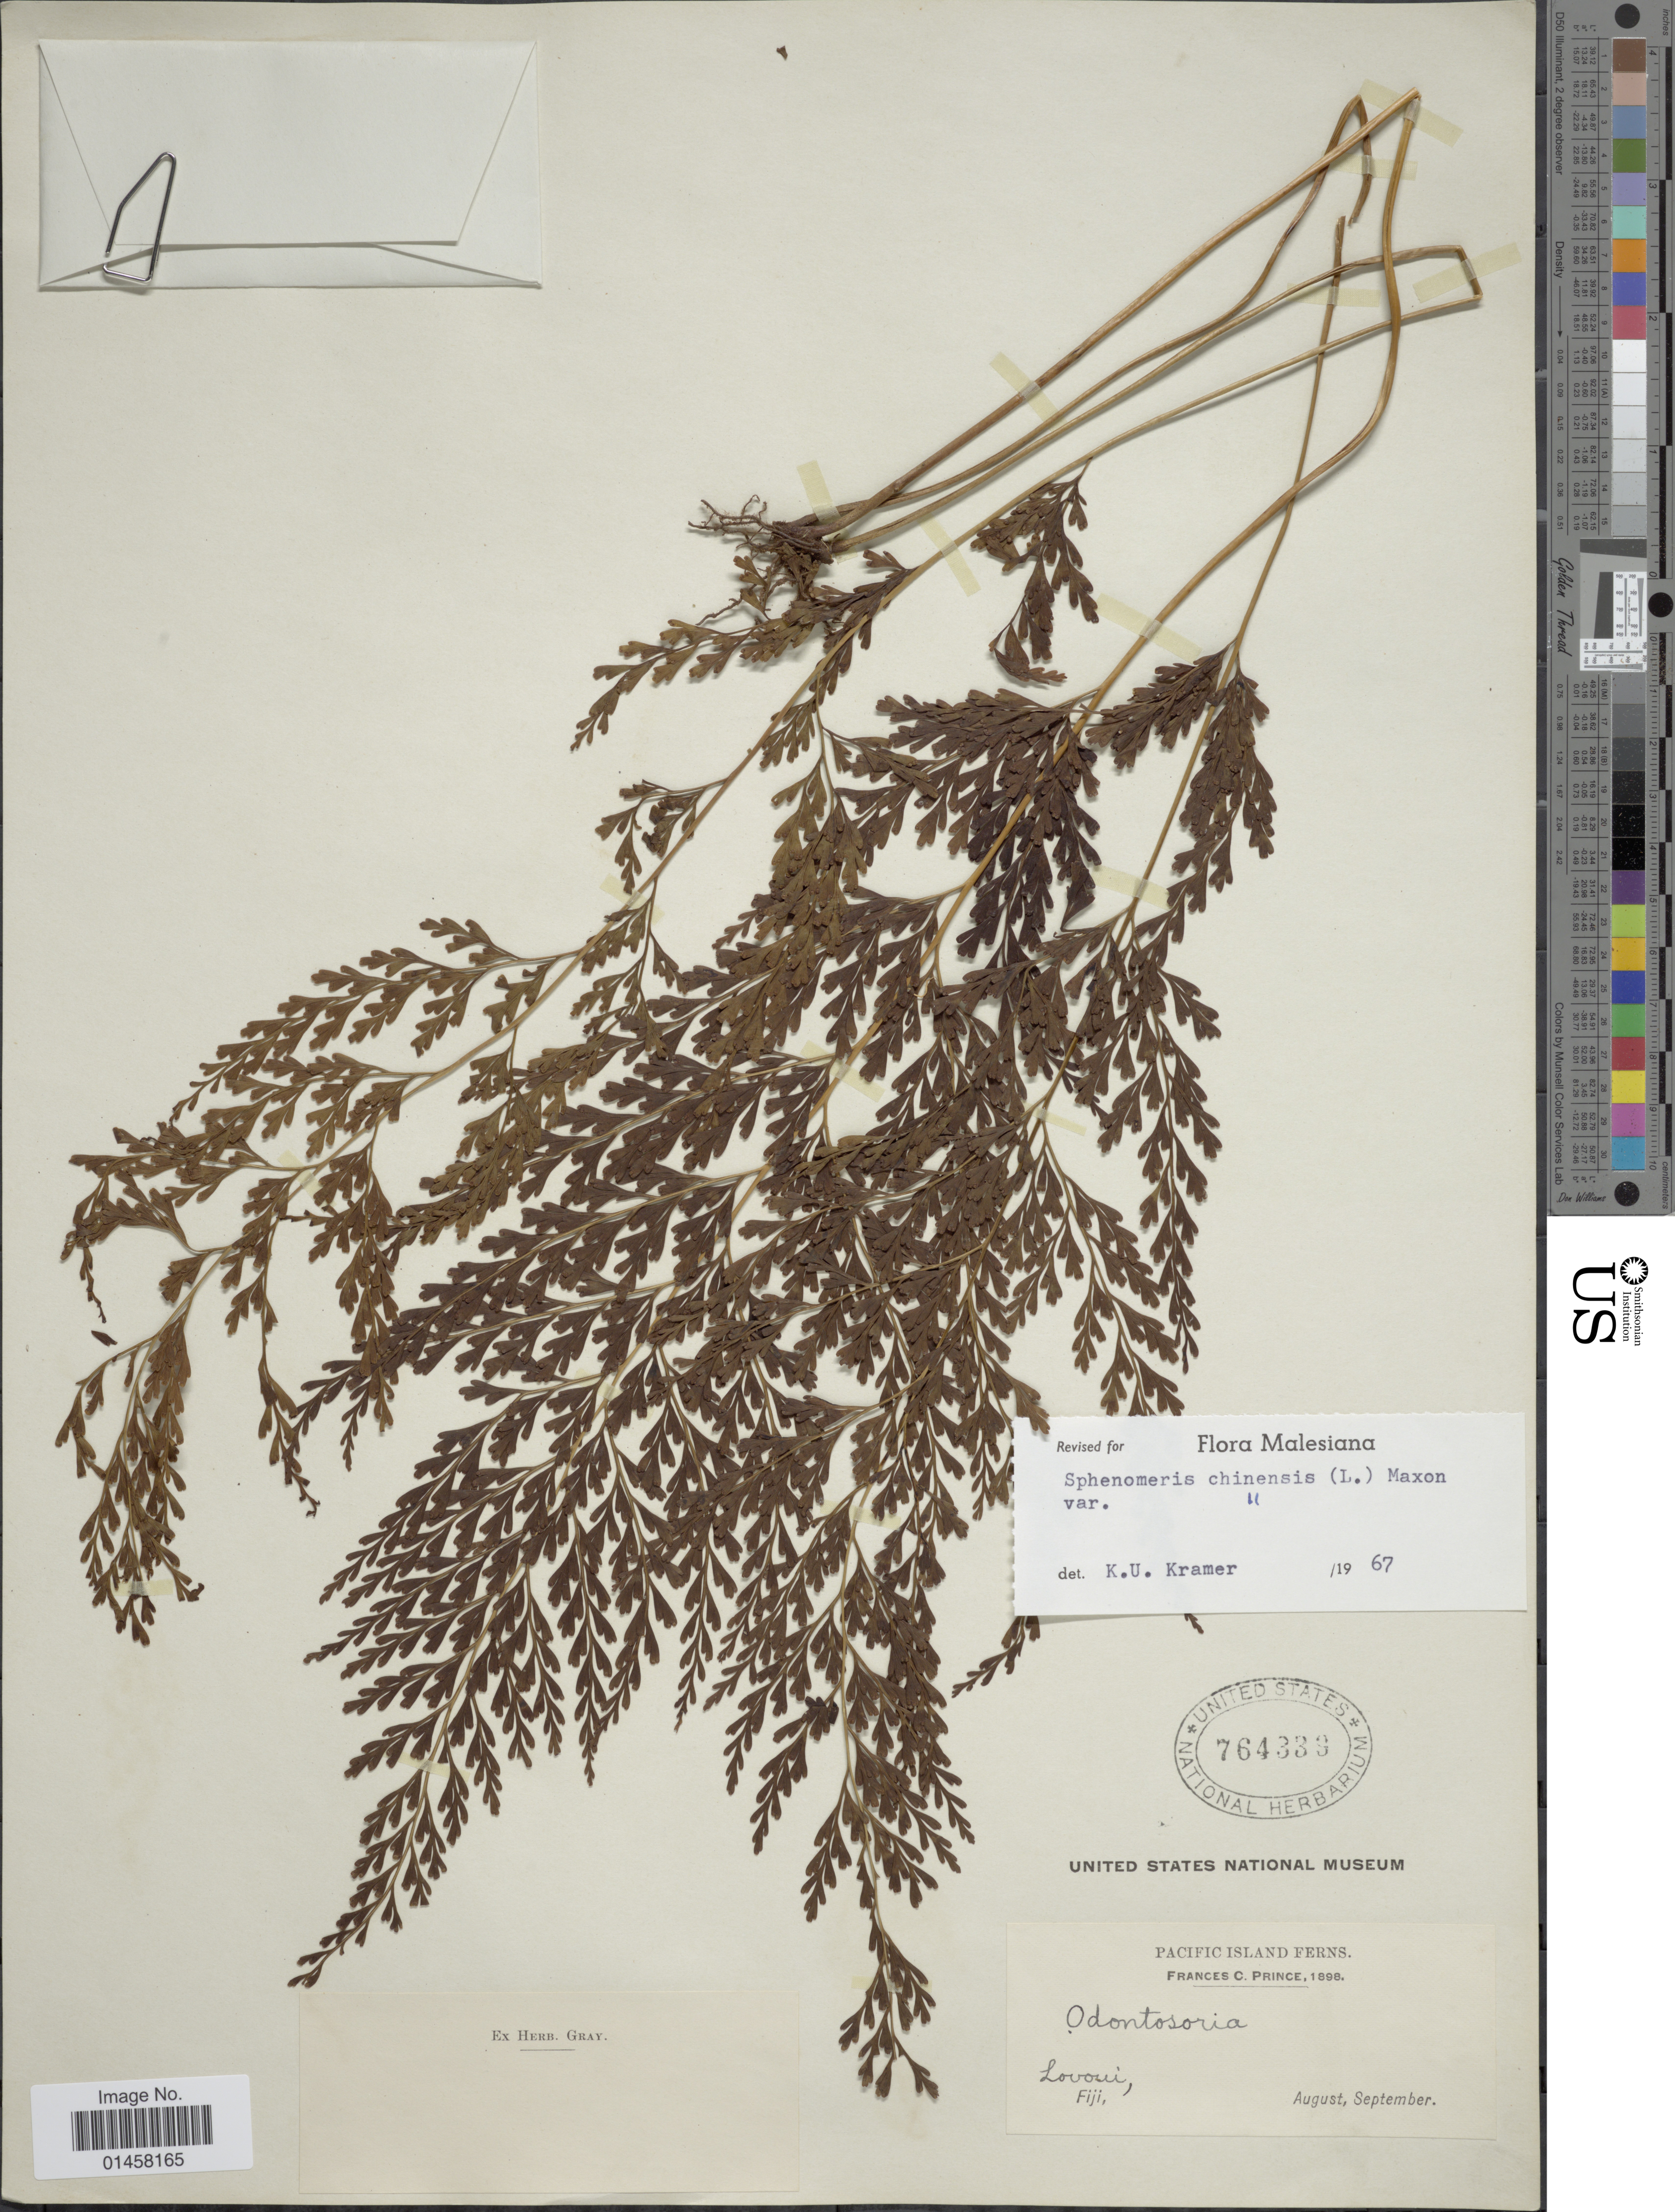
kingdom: Plantae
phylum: Tracheophyta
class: Polypodiopsida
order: Polypodiales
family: Lindsaeaceae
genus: Sphenomeris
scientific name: Sphenomeris chinensis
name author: (L.) Maxon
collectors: F. Prince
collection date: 1898-08/1898-09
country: Fiji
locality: Lovoui [interpreted]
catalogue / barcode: US 764339